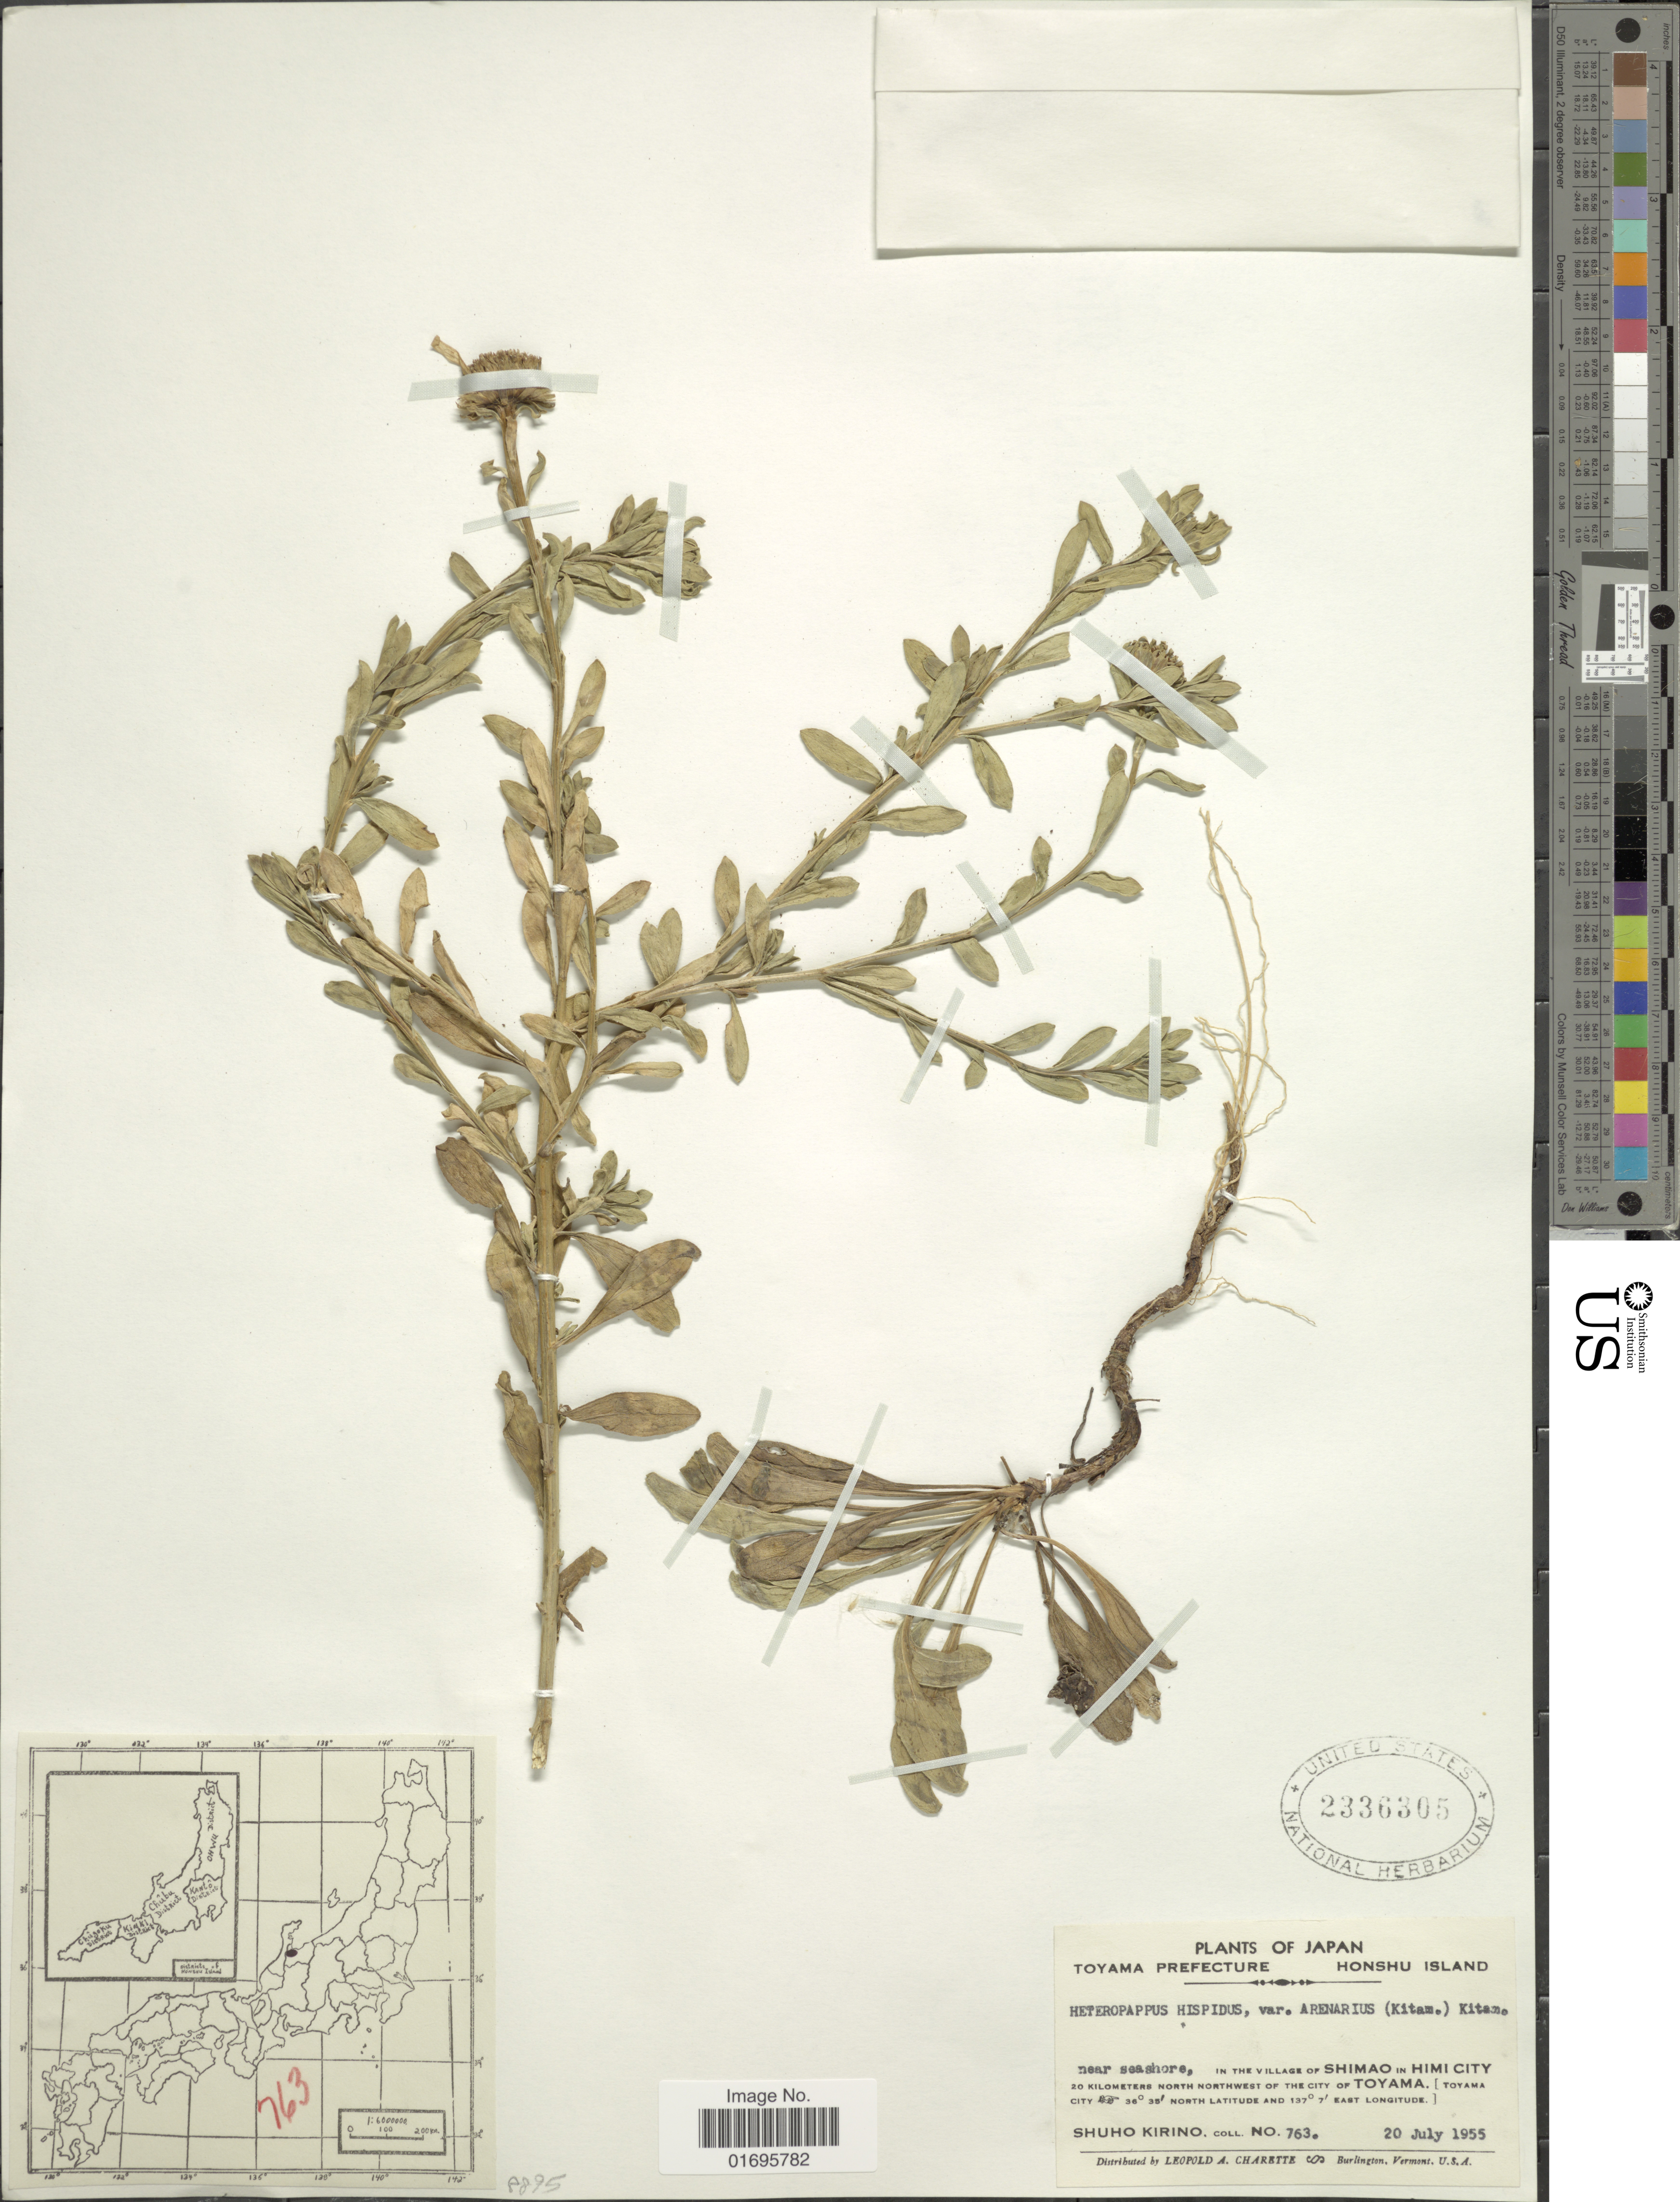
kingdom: Plantae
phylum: Tracheophyta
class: Magnoliopsida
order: Asterales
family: Asteraceae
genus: Heteropappus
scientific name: Heteropappus hispidus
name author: (Thunb.) Less.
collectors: S. Kirino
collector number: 763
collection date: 1955-07-20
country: Japan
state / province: Toyama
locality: Toyama Prefecture. Honshu Island. Near seashore, in the village of Shimao in Himi City 20 kilometers North Northwest of the city of Toyama, [Toyama City]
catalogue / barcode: US 2336305